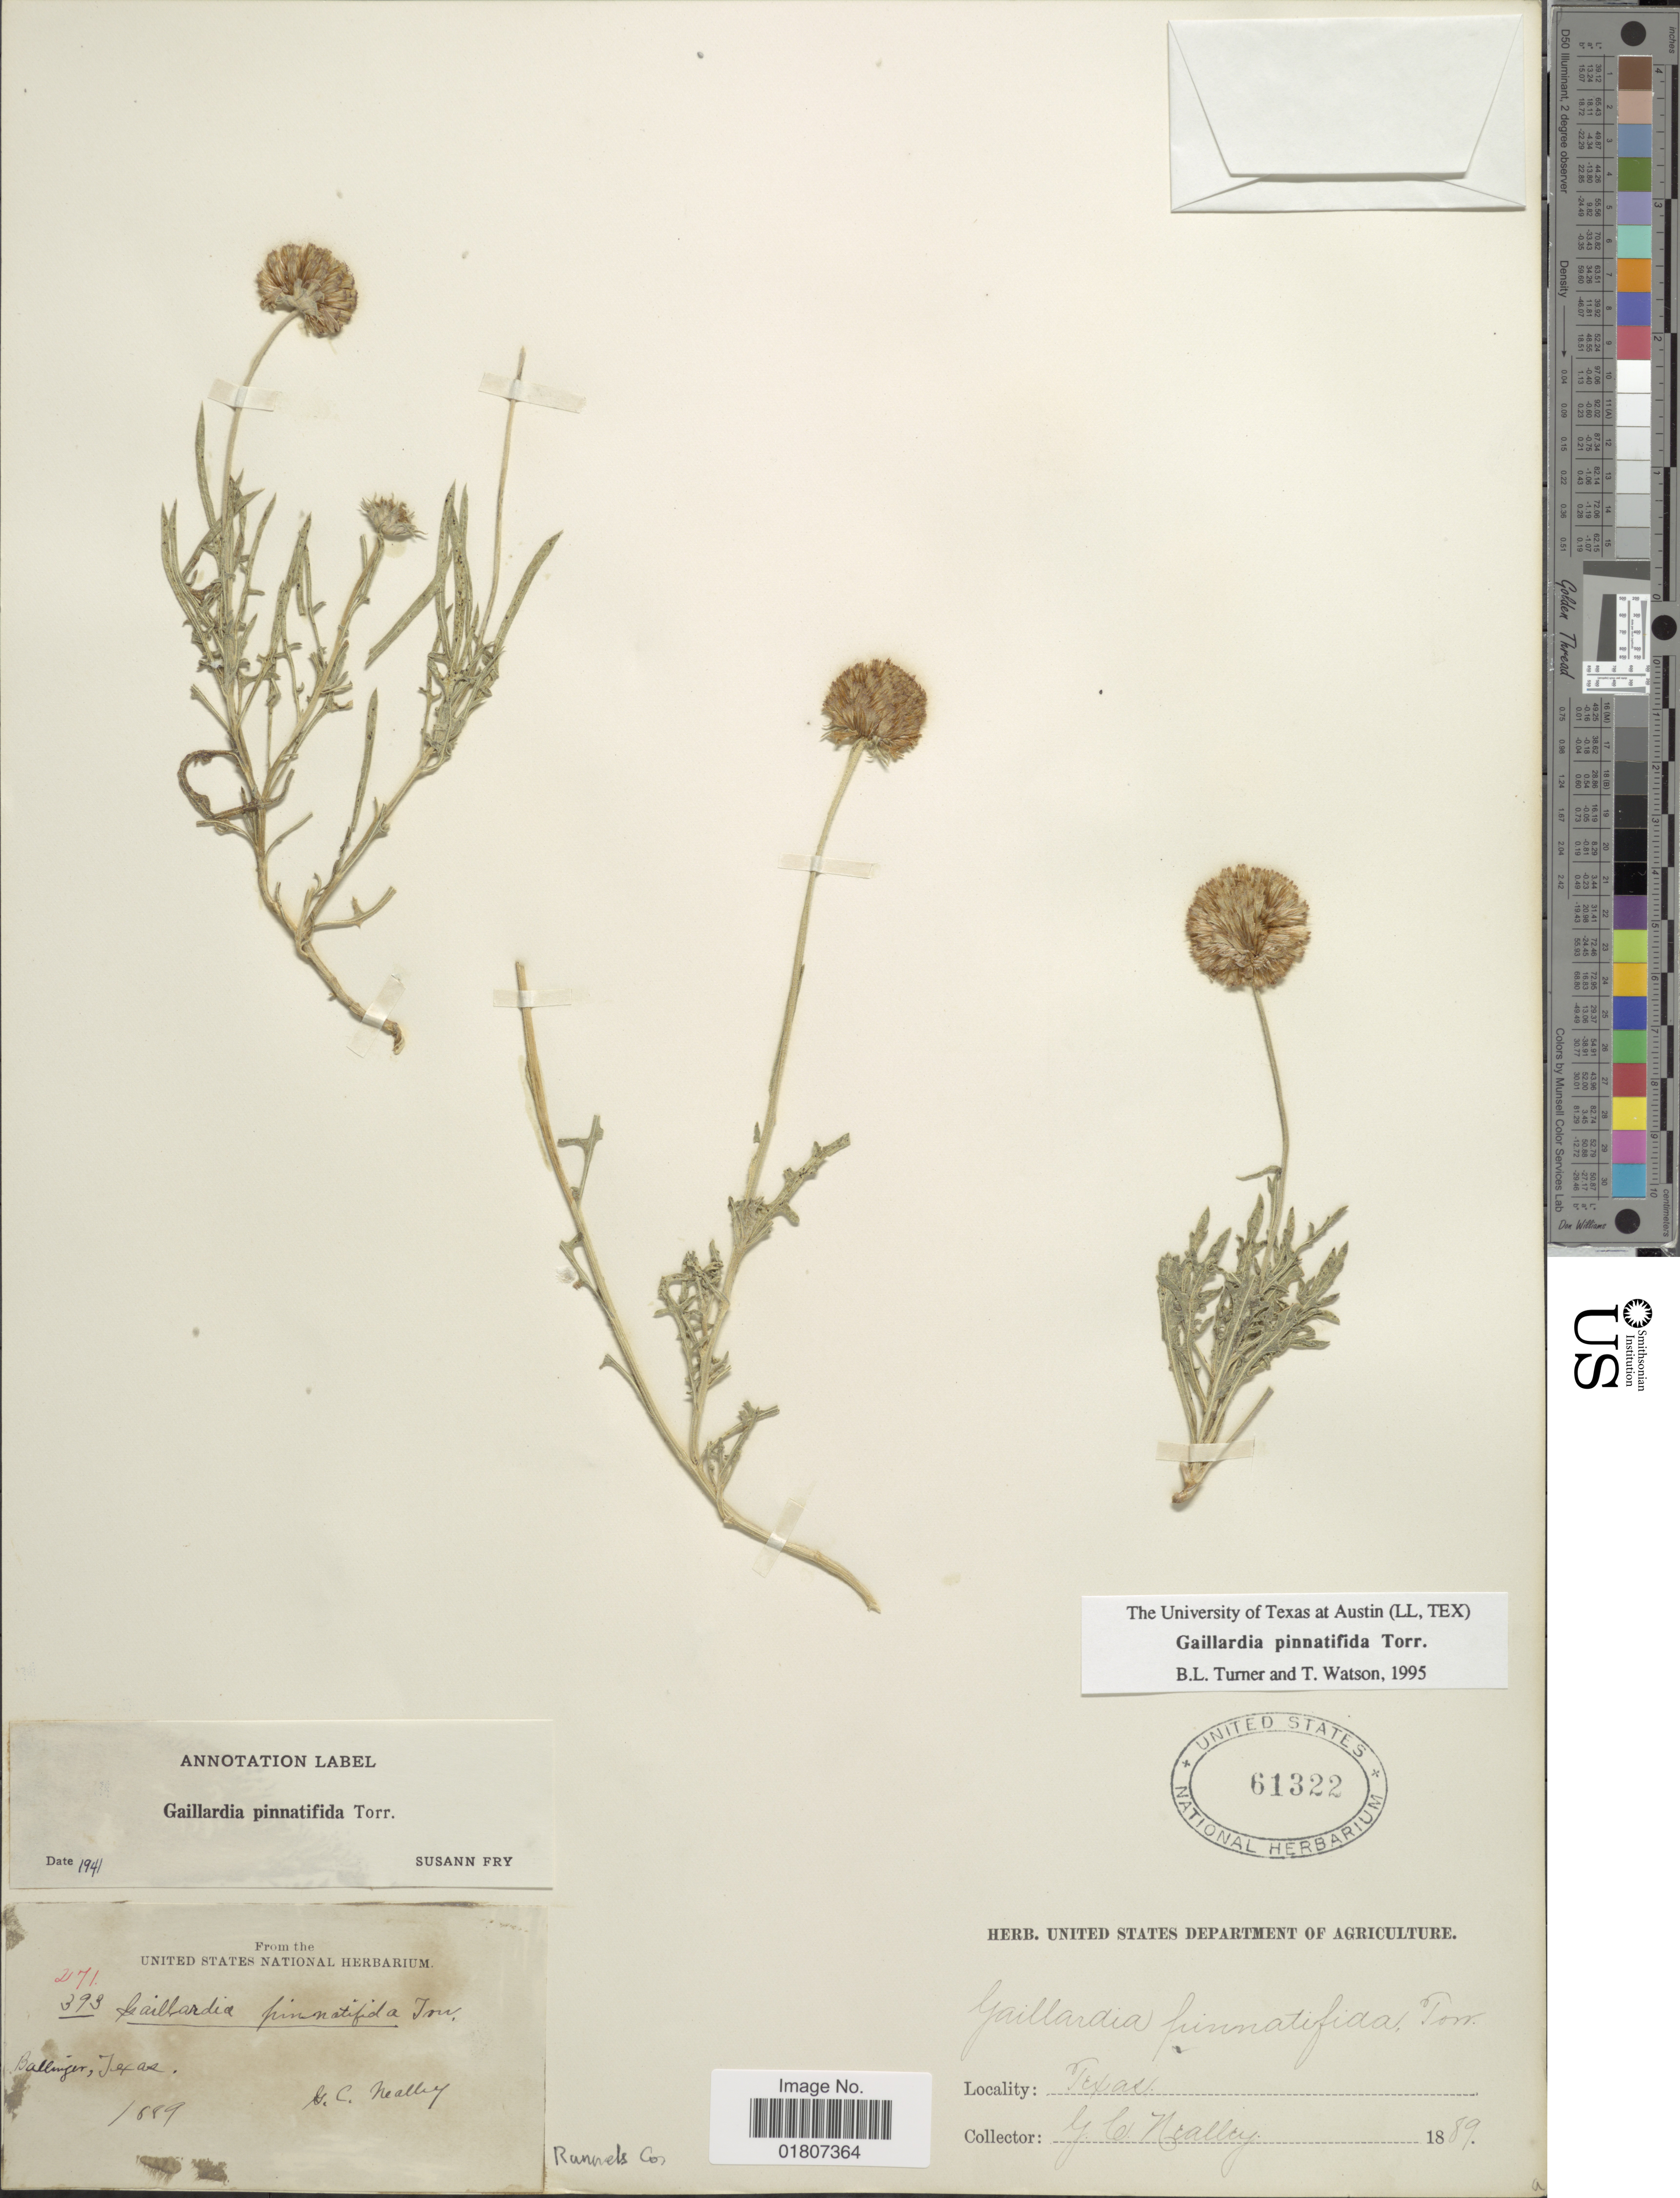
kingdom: Plantae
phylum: Tracheophyta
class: Magnoliopsida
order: Asterales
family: Asteraceae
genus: Gaillardia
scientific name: Gaillardia pinnatifida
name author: Torr.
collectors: G. C. Nealley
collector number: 271/393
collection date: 1889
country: United States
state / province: Texas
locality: Ballinger. Runnels Co.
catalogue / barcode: US 61322